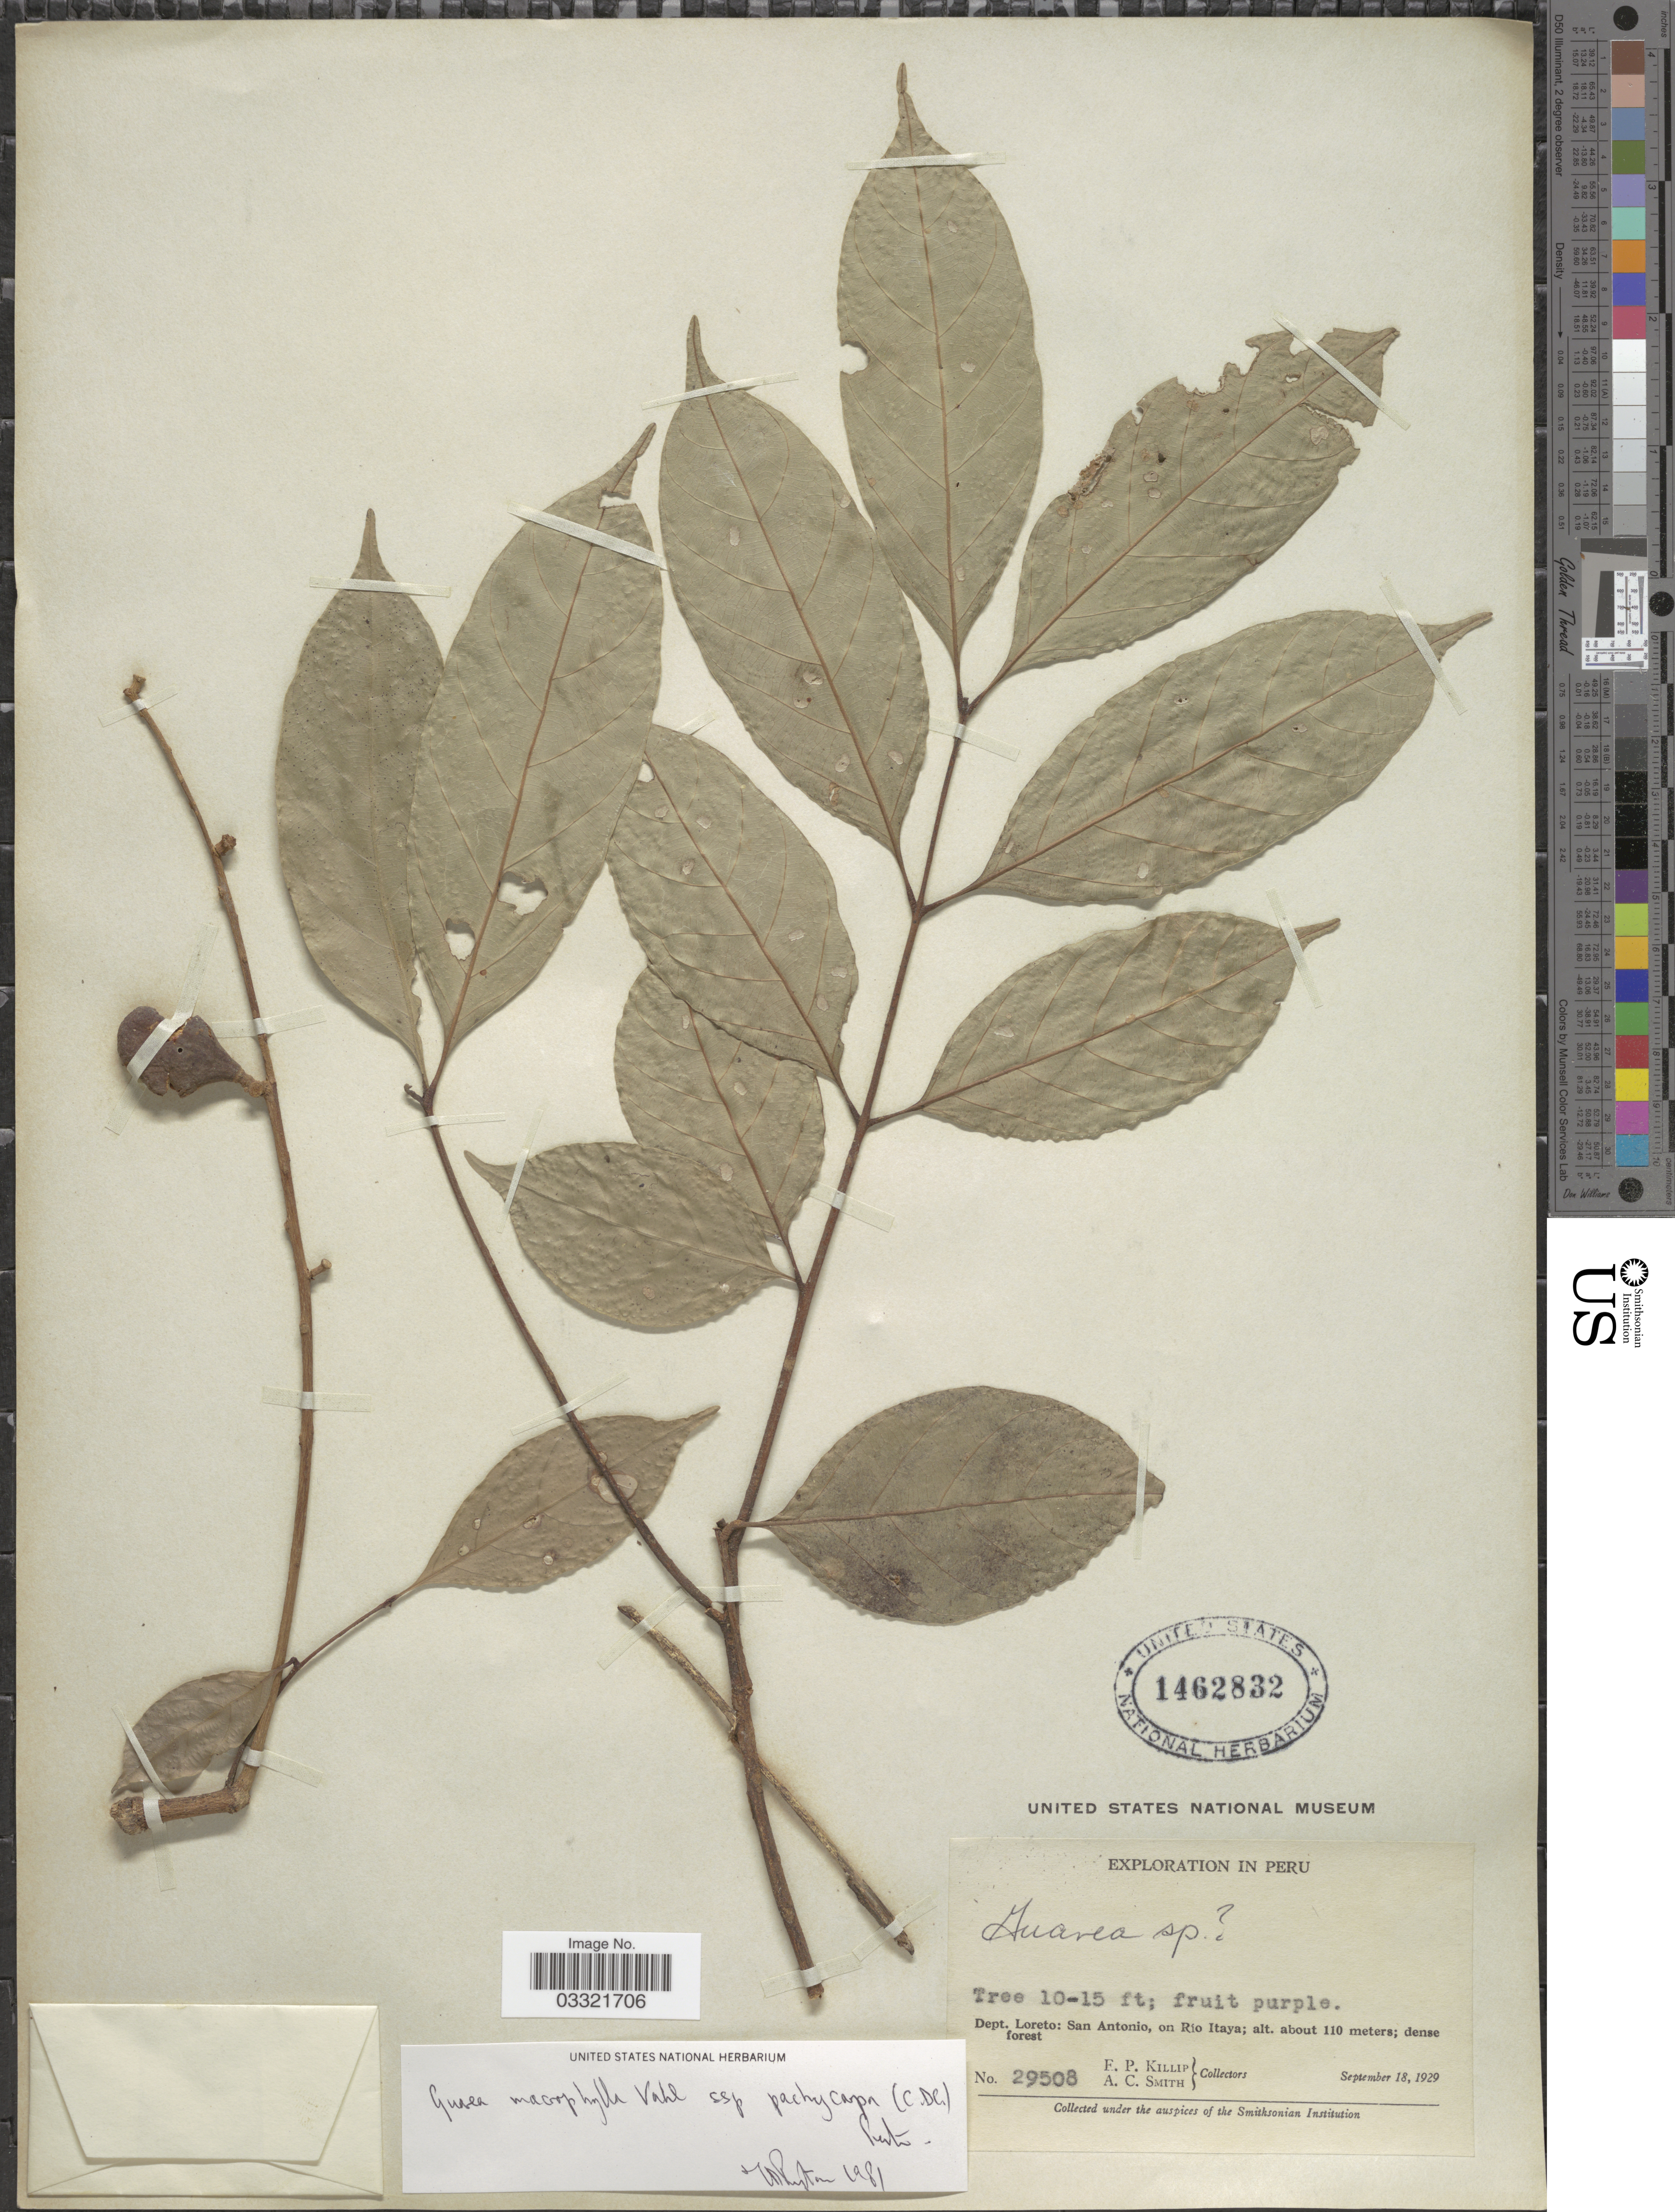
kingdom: Plantae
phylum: Tracheophyta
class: Magnoliopsida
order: Sapindales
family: Meliaceae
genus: Guarea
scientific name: Guarea macrophylla subsp. pachycarpa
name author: (C. DC.) T.D. Penn.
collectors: E. P. Killip & A. C. Smith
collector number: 29508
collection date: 1929-09-18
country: Peru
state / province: Loreto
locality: Dept. Loreto: San Antonio, on Río Itaya.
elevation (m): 110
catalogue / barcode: US 1462832